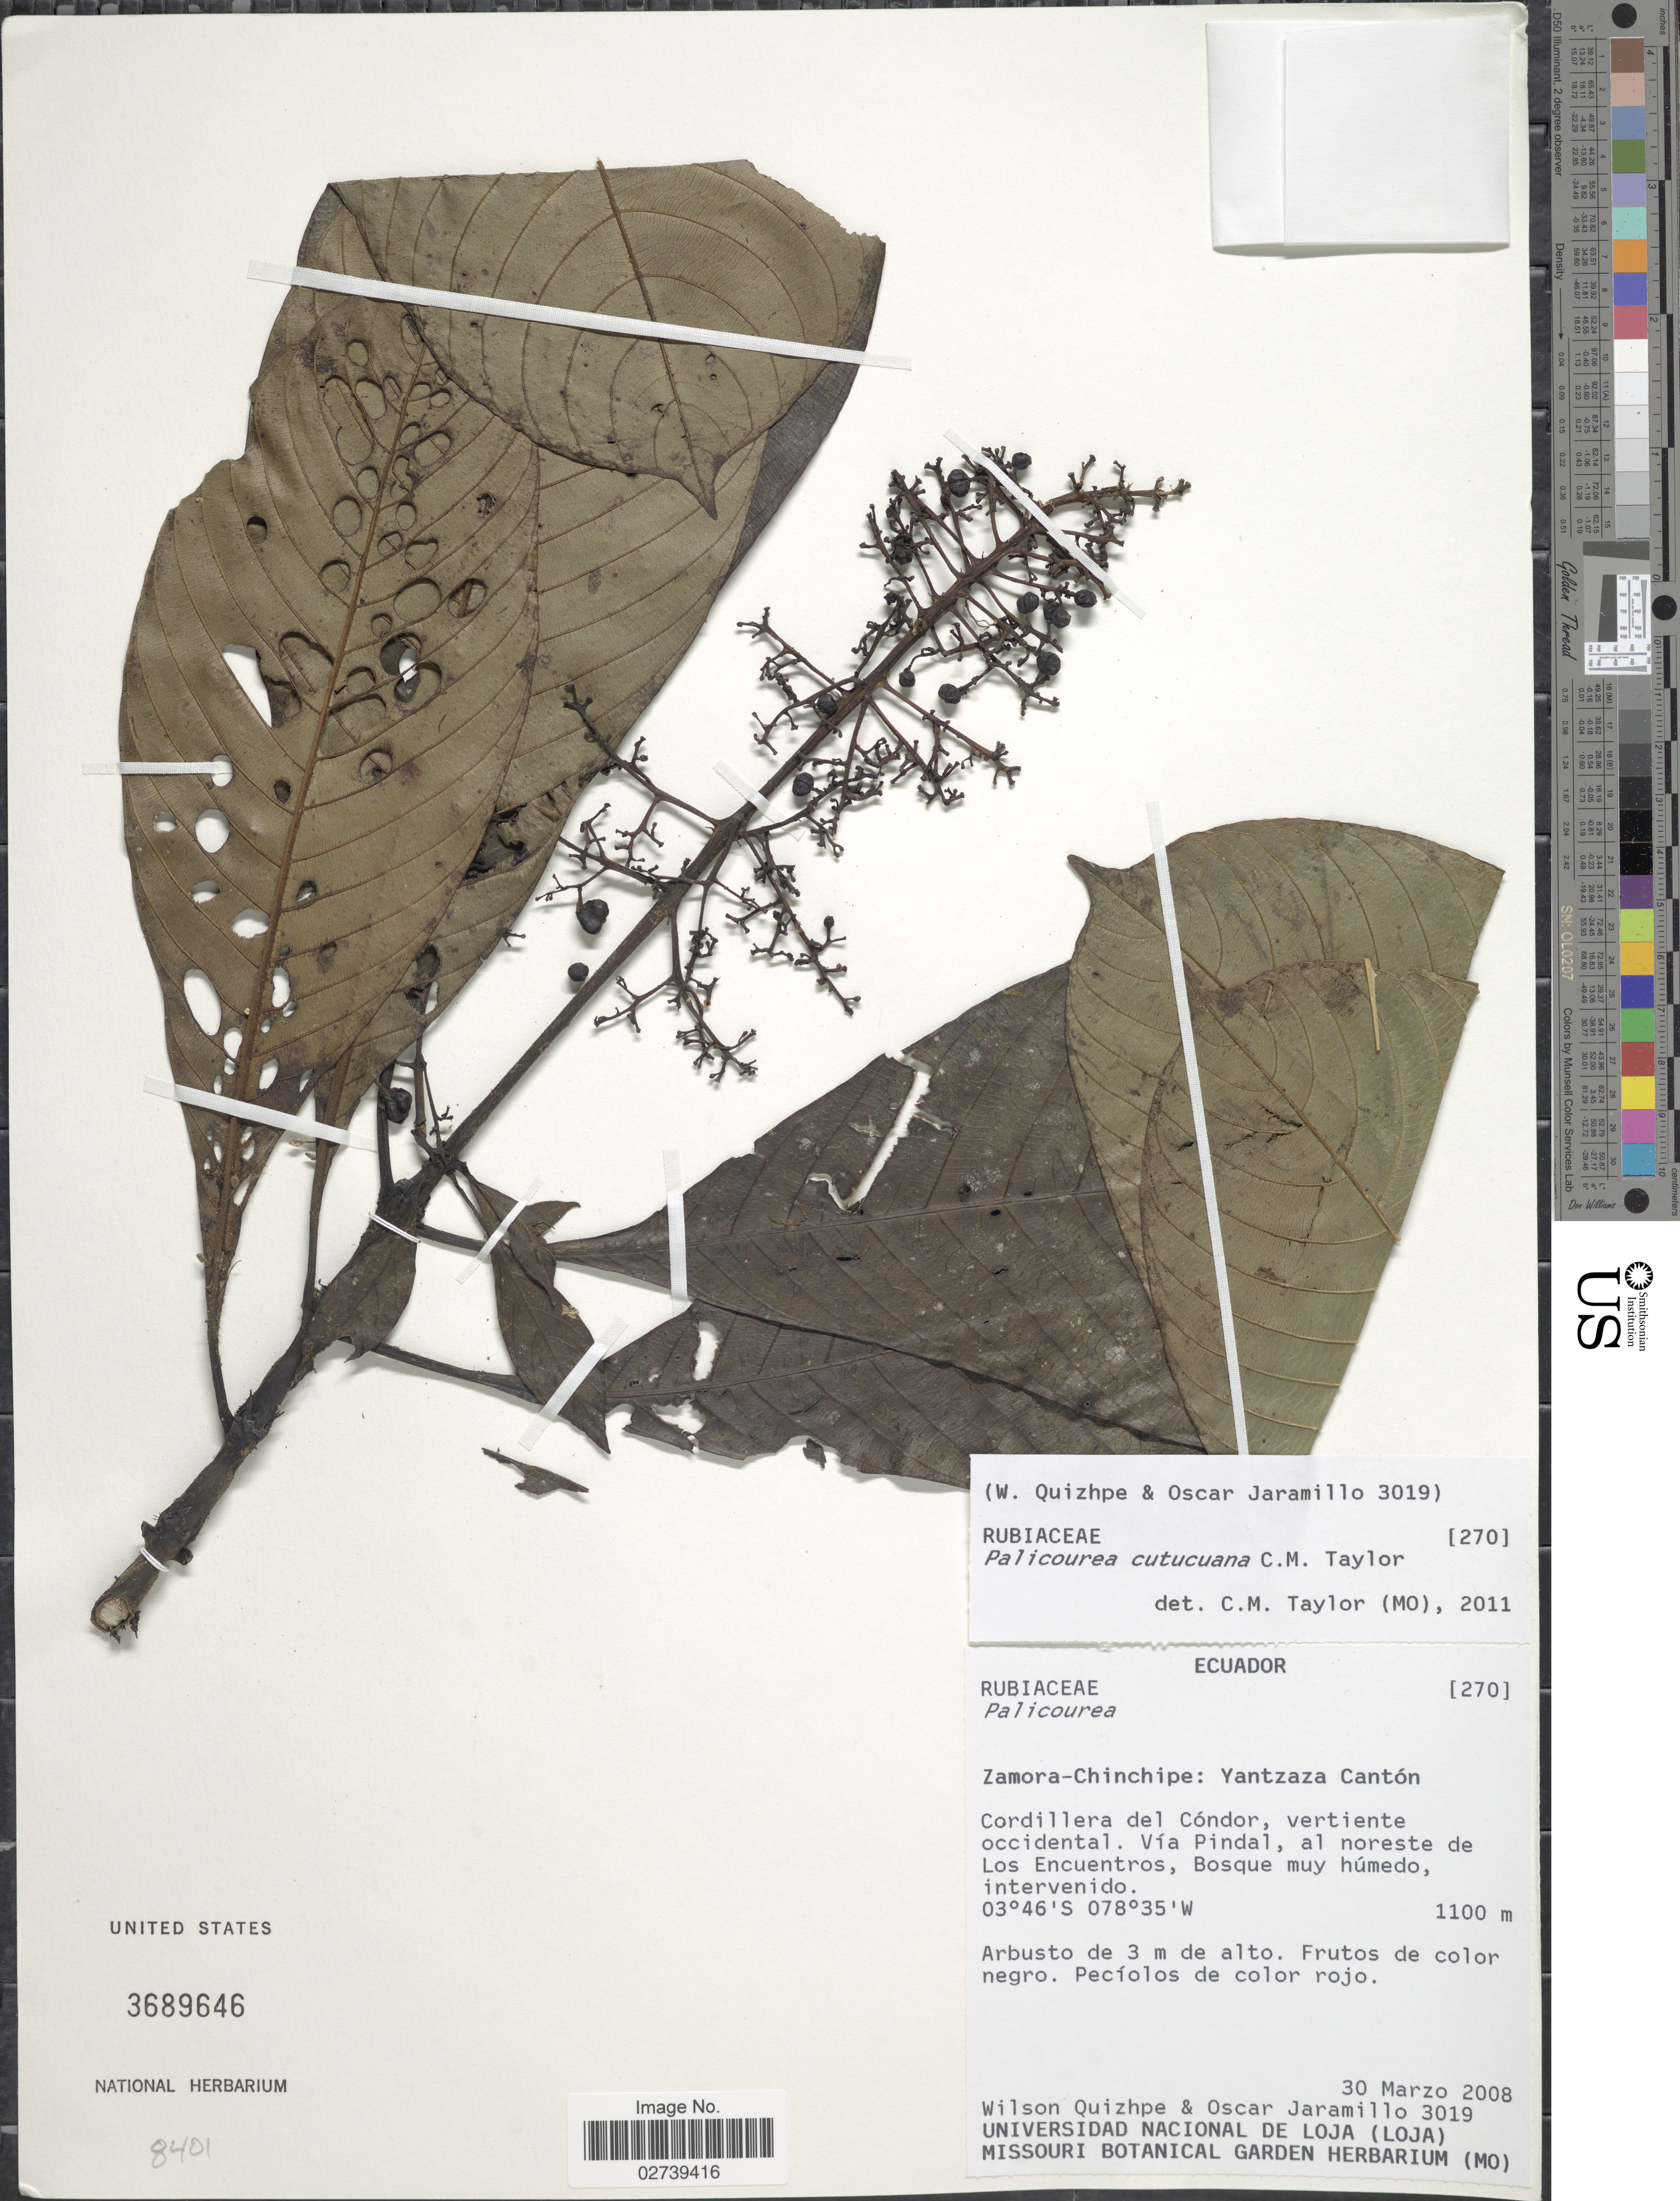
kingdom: Plantae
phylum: Tracheophyta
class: Magnoliopsida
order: Gentianales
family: Rubiaceae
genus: Palicourea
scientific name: Palicourea cutucuana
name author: C.M. Taylor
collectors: W. Quizhpe & O. Jaramillo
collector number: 3019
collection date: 2008-03-30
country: Ecuador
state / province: Zamora-Chinchipe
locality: Yantzaza Canton, Cordillera del Condor, vertiente occidental, Via Pindal, al noreste de Los Encuentros.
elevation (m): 1100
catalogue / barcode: US 3689646